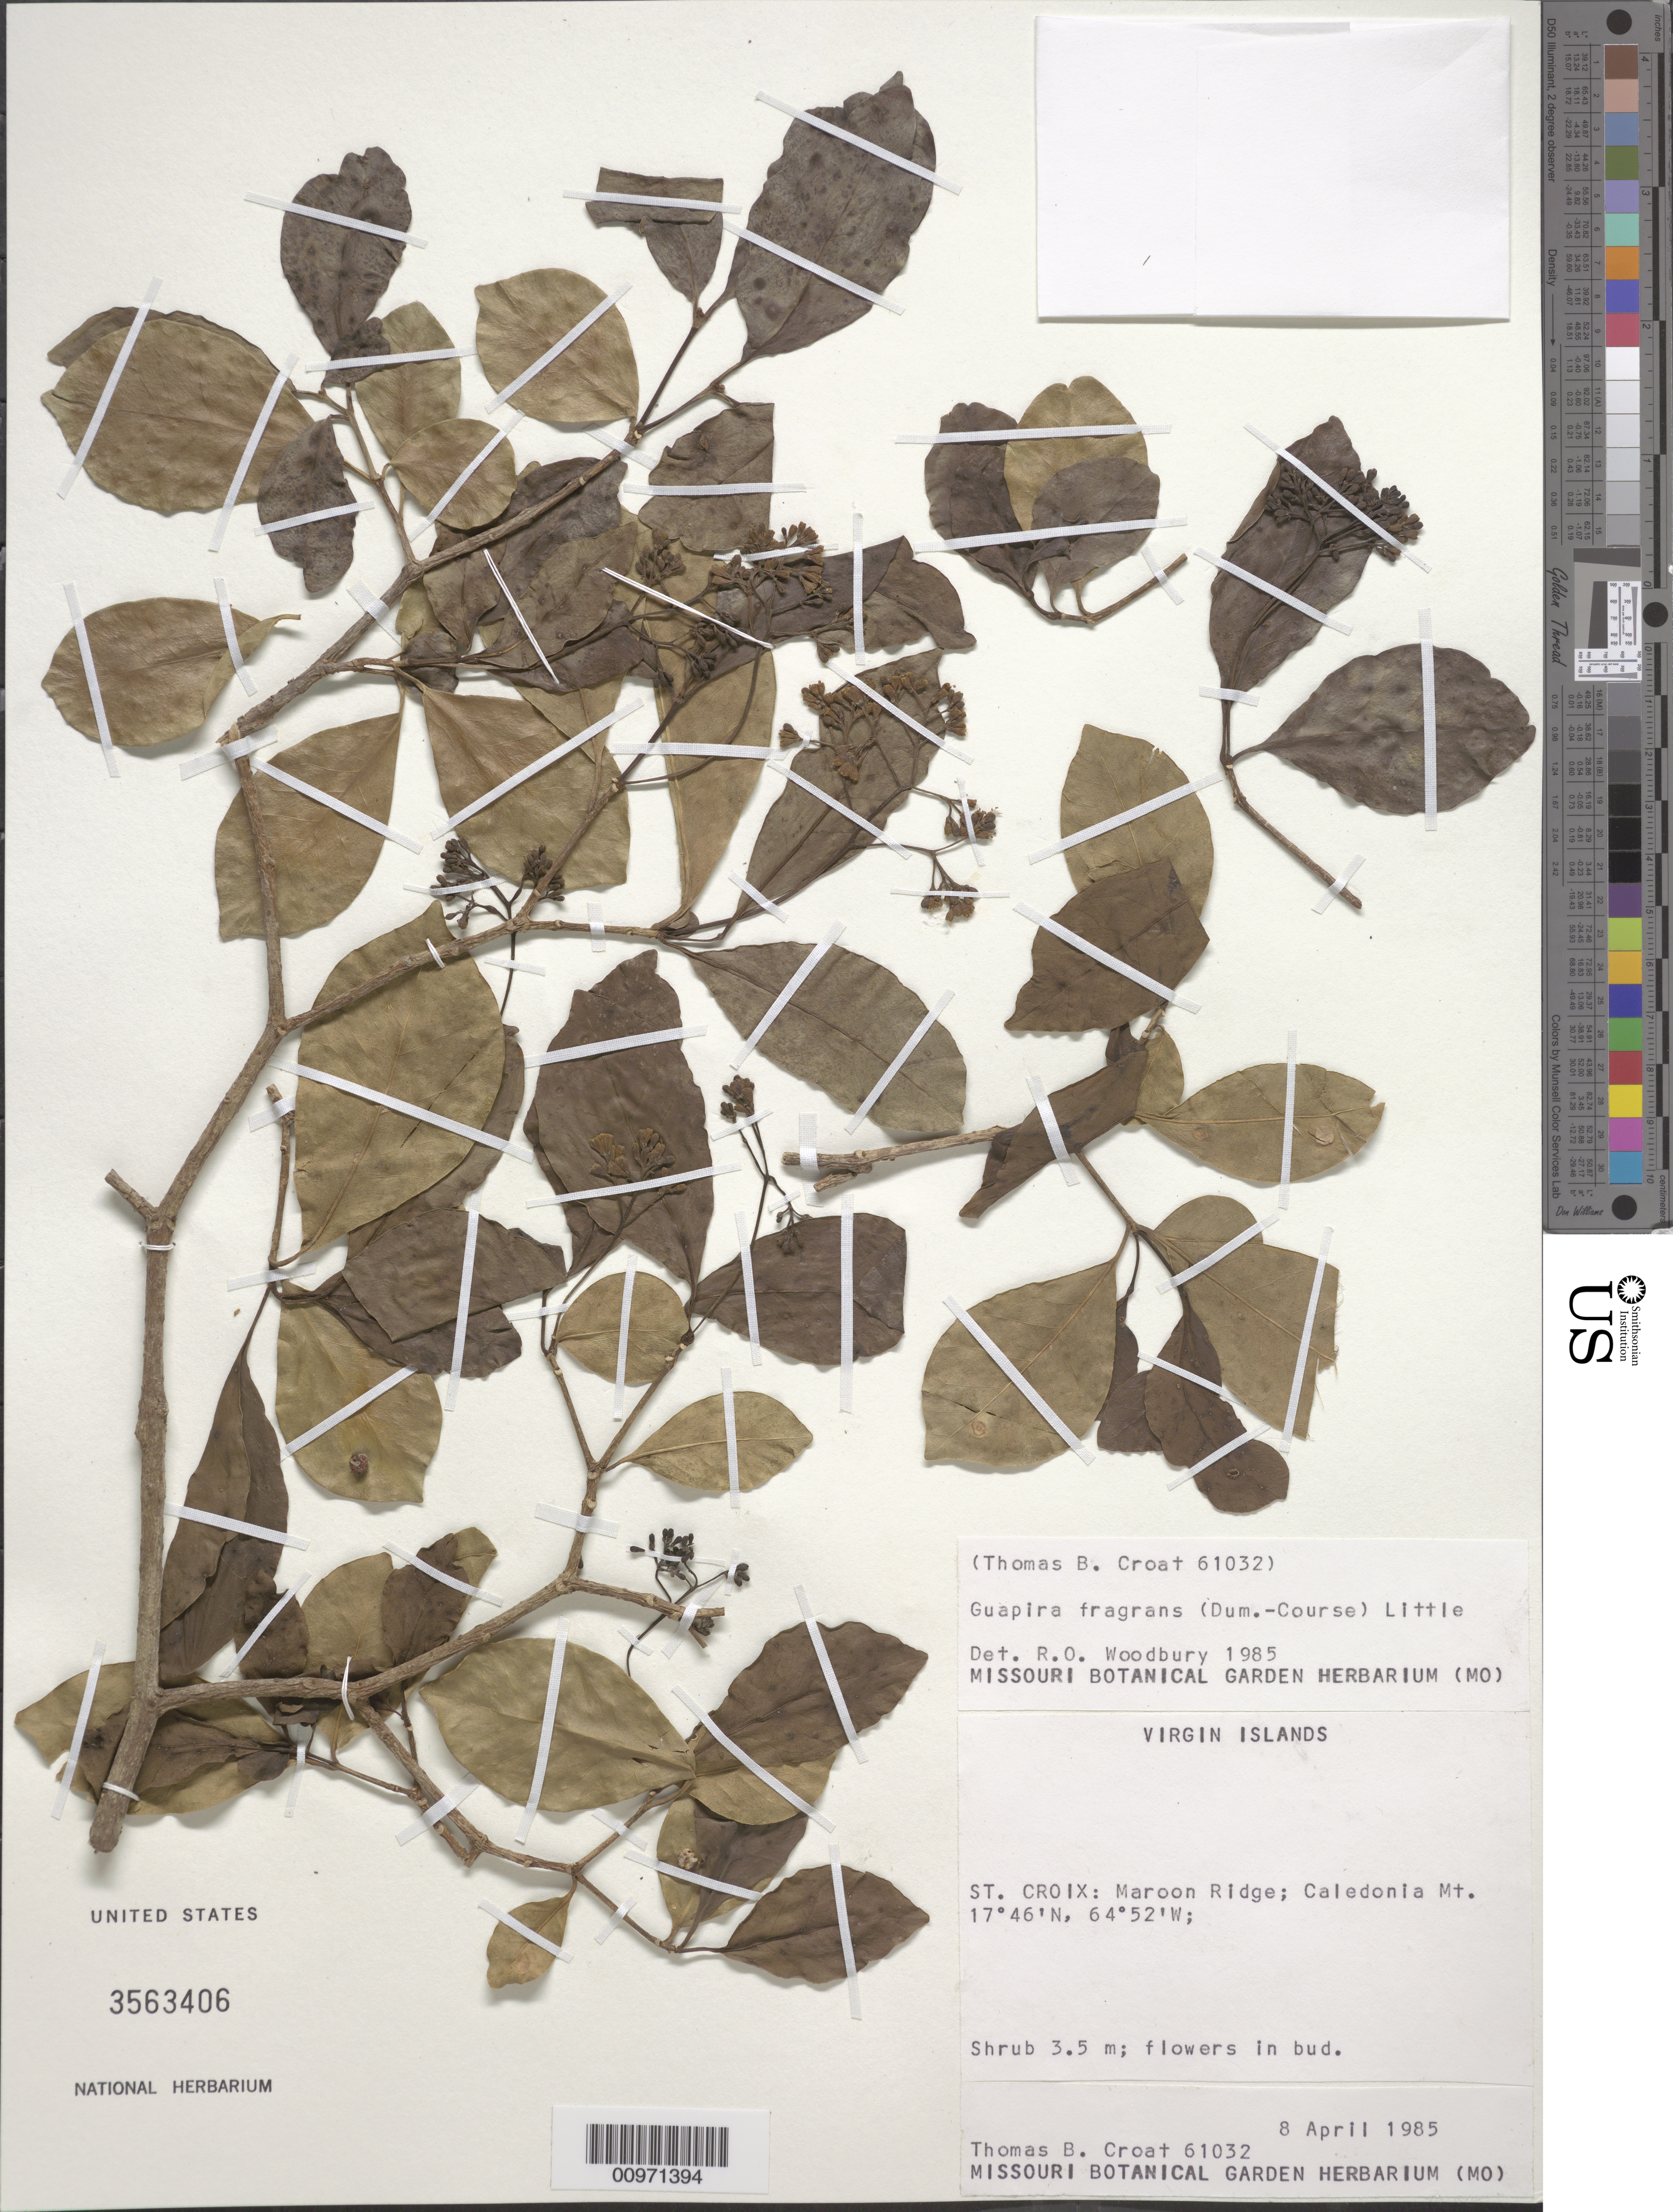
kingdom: Plantae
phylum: Tracheophyta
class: Magnoliopsida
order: Caryophyllales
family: Nyctaginaceae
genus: Guapira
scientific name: Guapira fragrans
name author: (Dum. Cours.) Little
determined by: Woodbury, R. O.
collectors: T. B. Croat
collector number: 61032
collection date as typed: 08 Apr 1985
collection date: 1985-04-08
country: U.S. Virgin Islands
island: St. Croix I.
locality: Maroon Ridge; Caledonia Mt.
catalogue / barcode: US 3563406